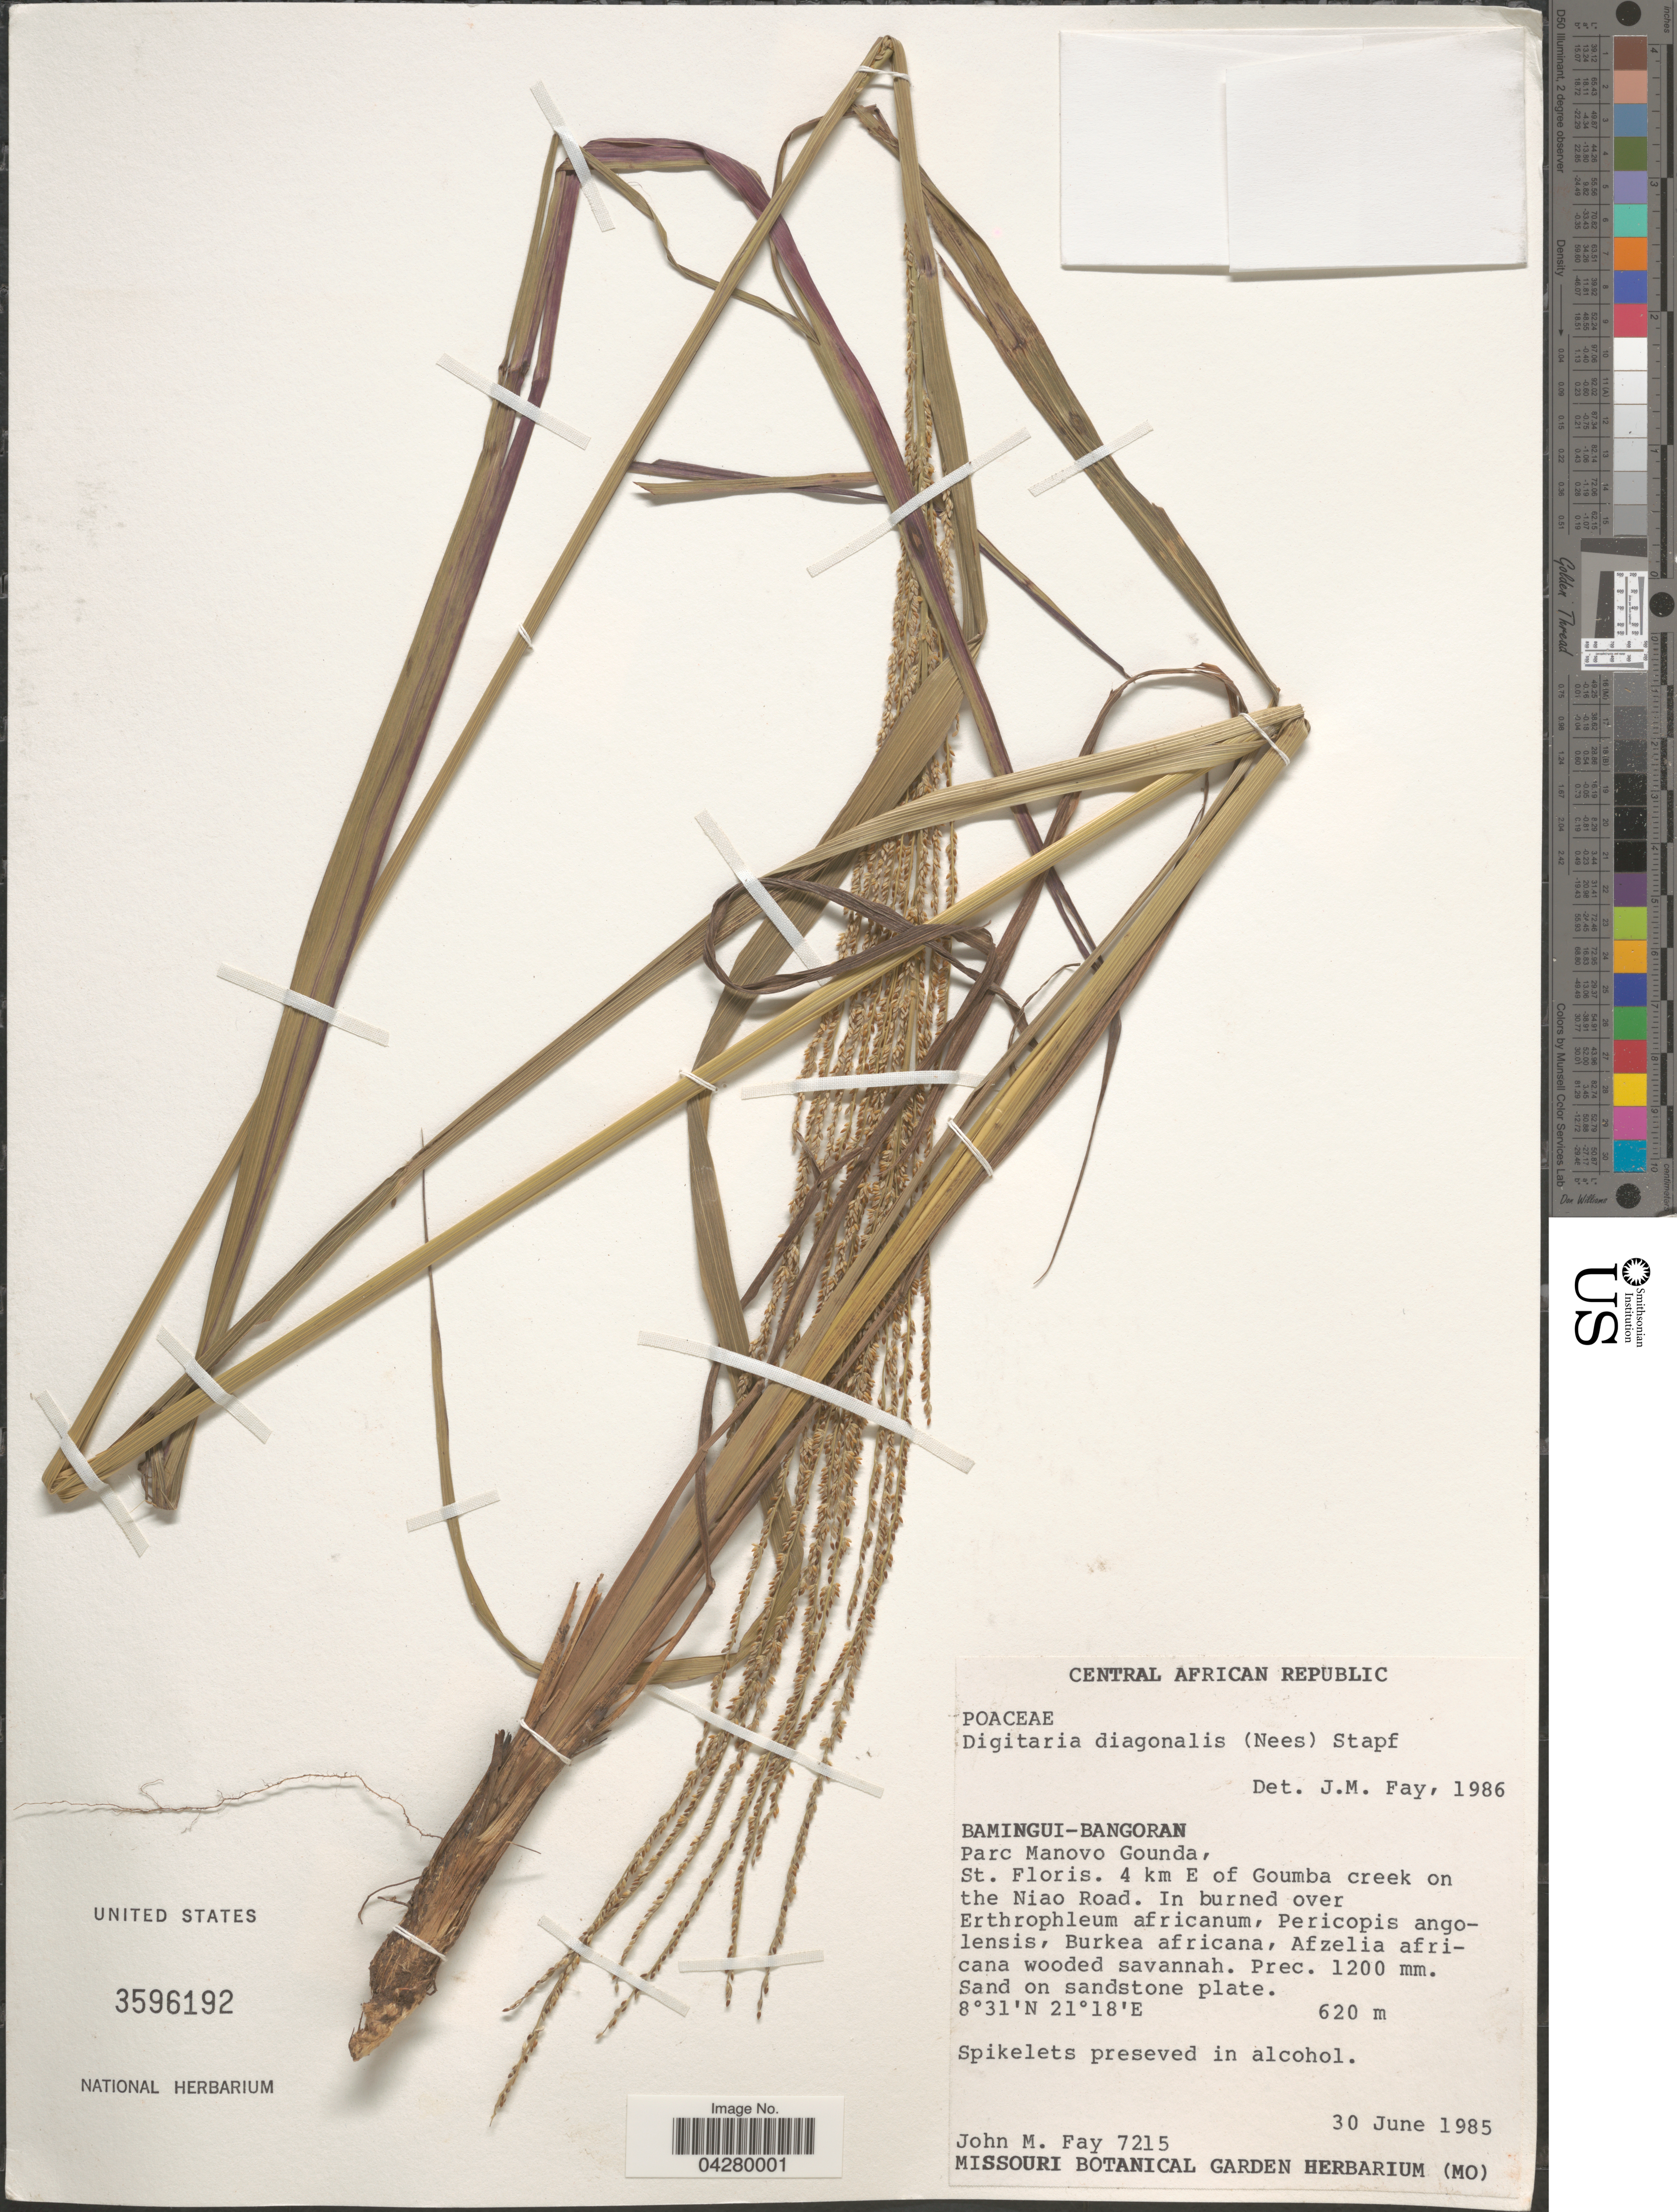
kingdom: Plantae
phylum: Tracheophyta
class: Liliopsida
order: Poales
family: Poaceae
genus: Digitaria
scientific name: Digitaria diagonalis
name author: (Nees) Stapf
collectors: J. M. Fay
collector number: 7215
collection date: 1985-06-30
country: Central African Republic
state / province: Bamingui-Bangoran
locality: Parc Manovo Gounda, St. Floris. 4 km E of Goumba creek on the Niao Road.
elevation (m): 620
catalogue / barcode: US 3596192